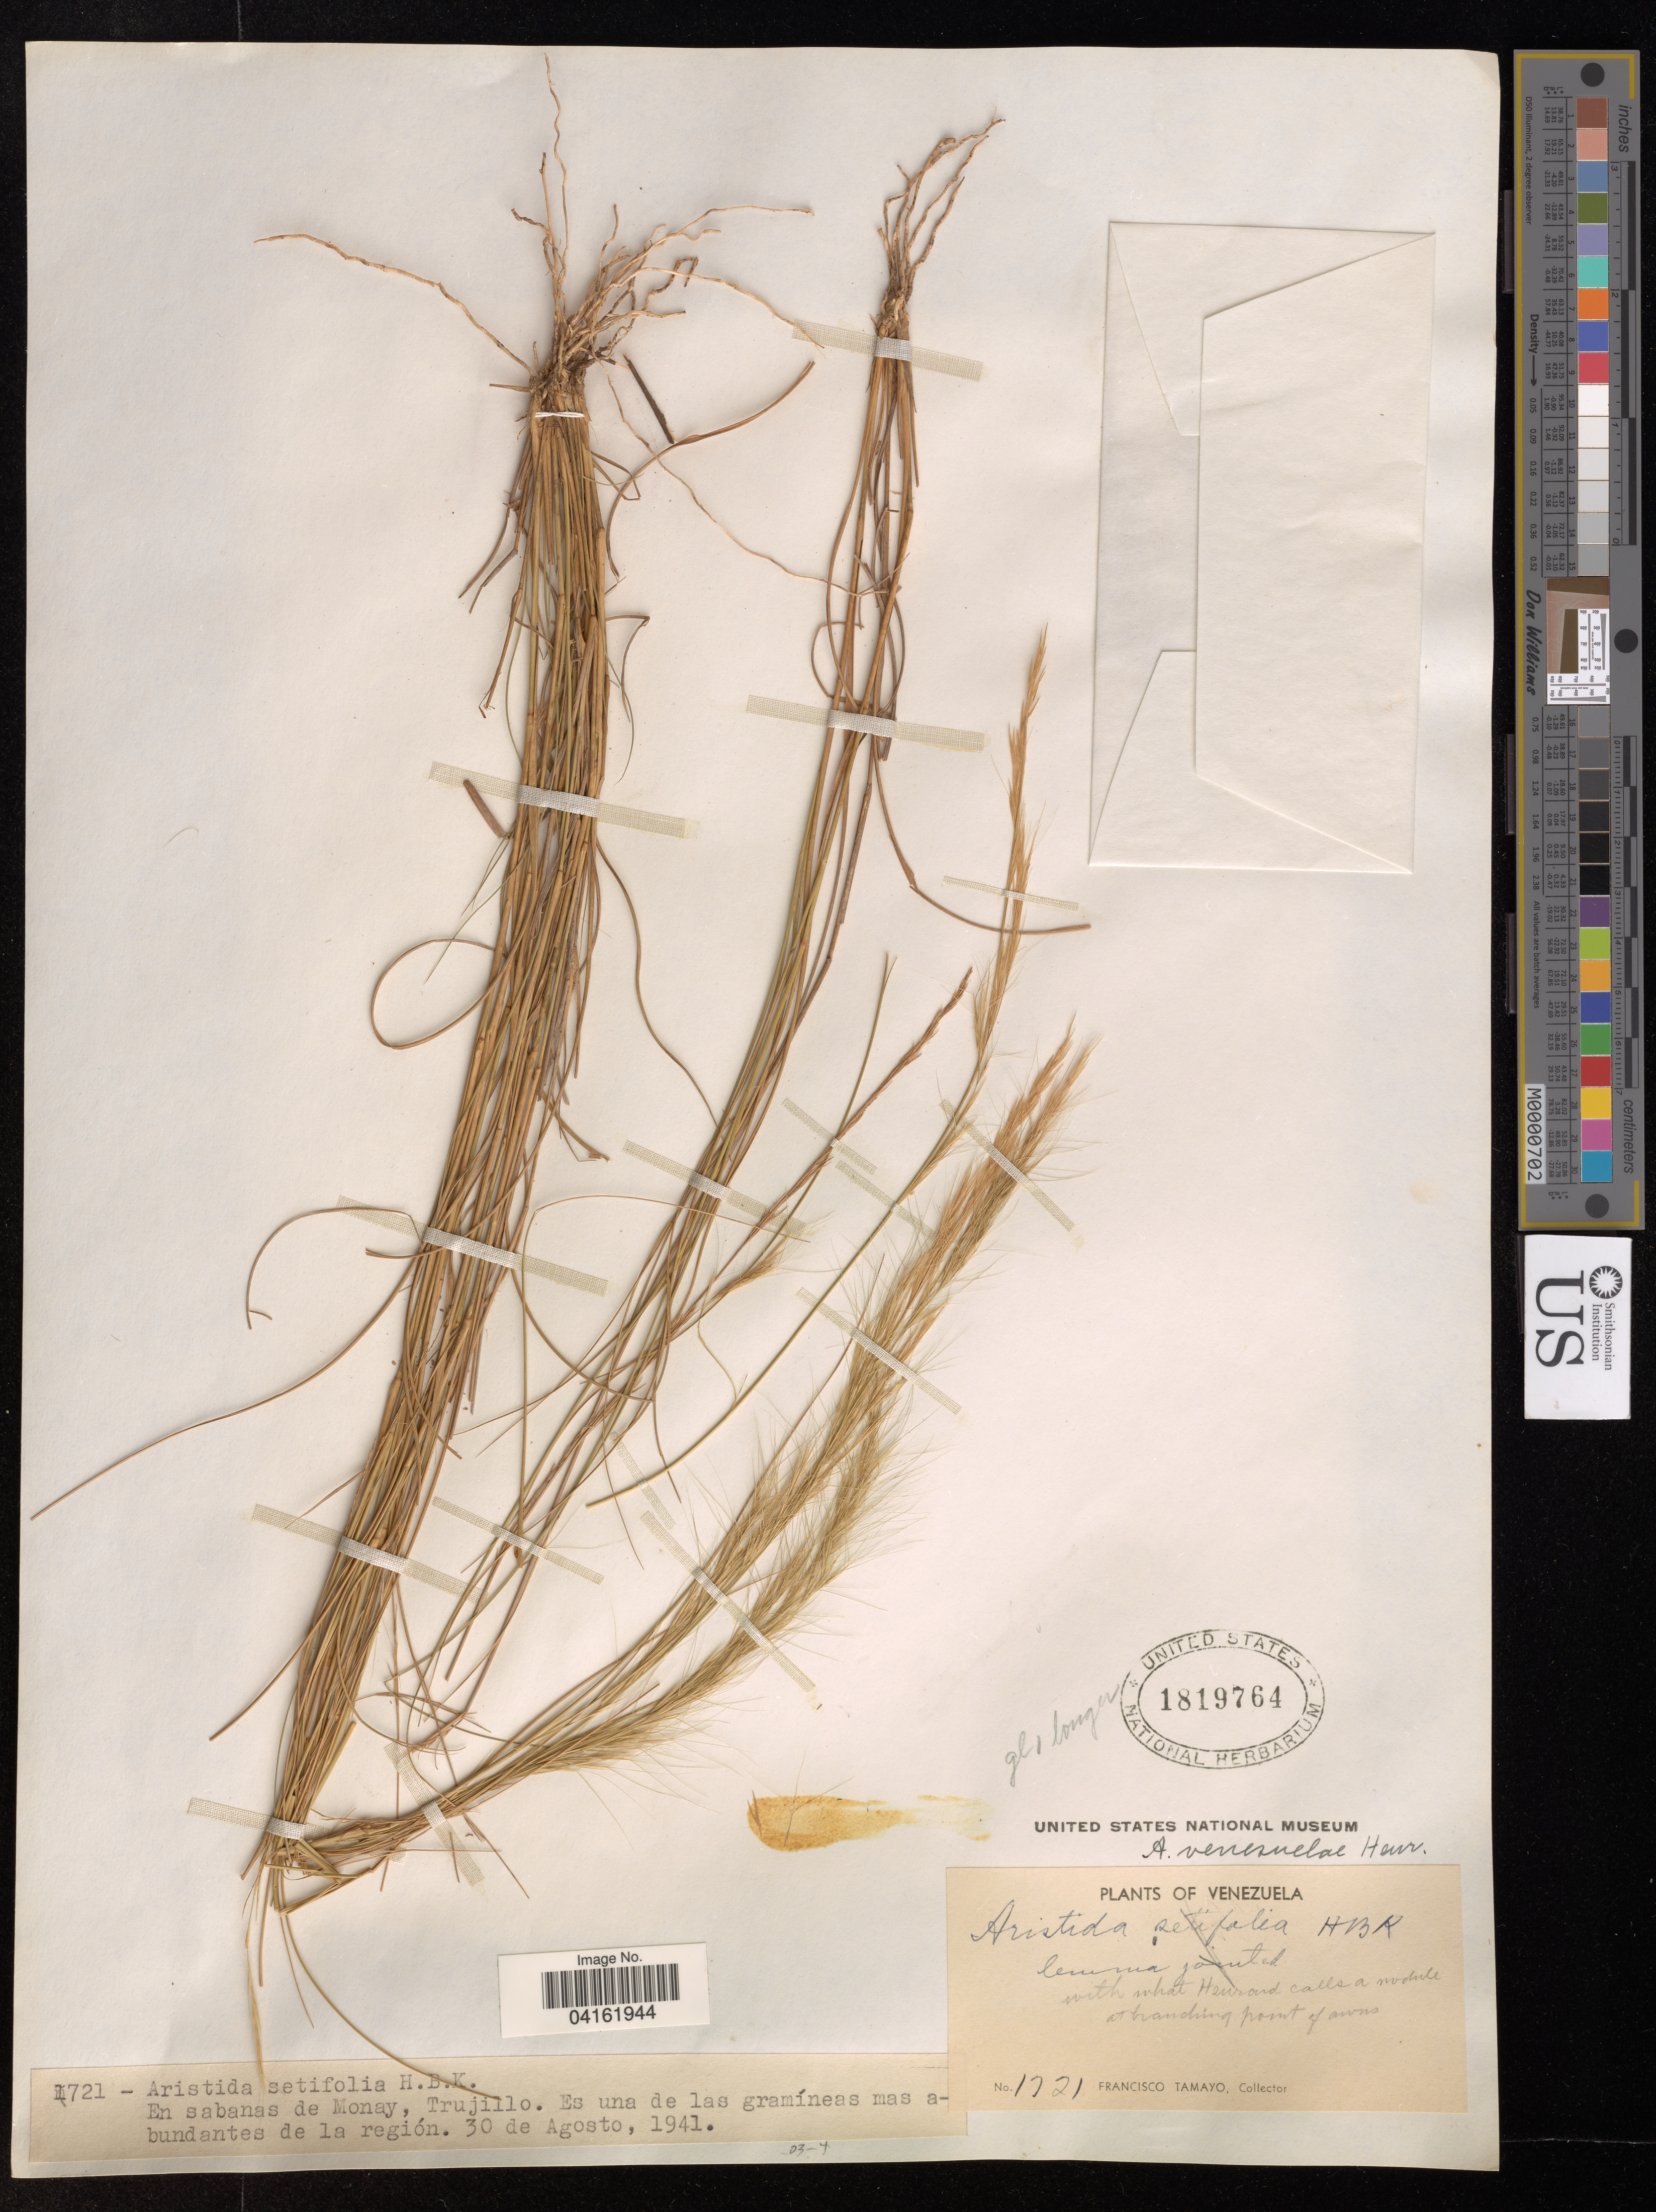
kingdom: Plantae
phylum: Tracheophyta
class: Liliopsida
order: Poales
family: Poaceae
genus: Aristida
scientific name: Aristida venesuelae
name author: Henr.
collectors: F. Tamayo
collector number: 1721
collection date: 1941-08-30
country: Venezuela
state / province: Trujillo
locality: En sabanas de Monay.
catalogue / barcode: US 1819764